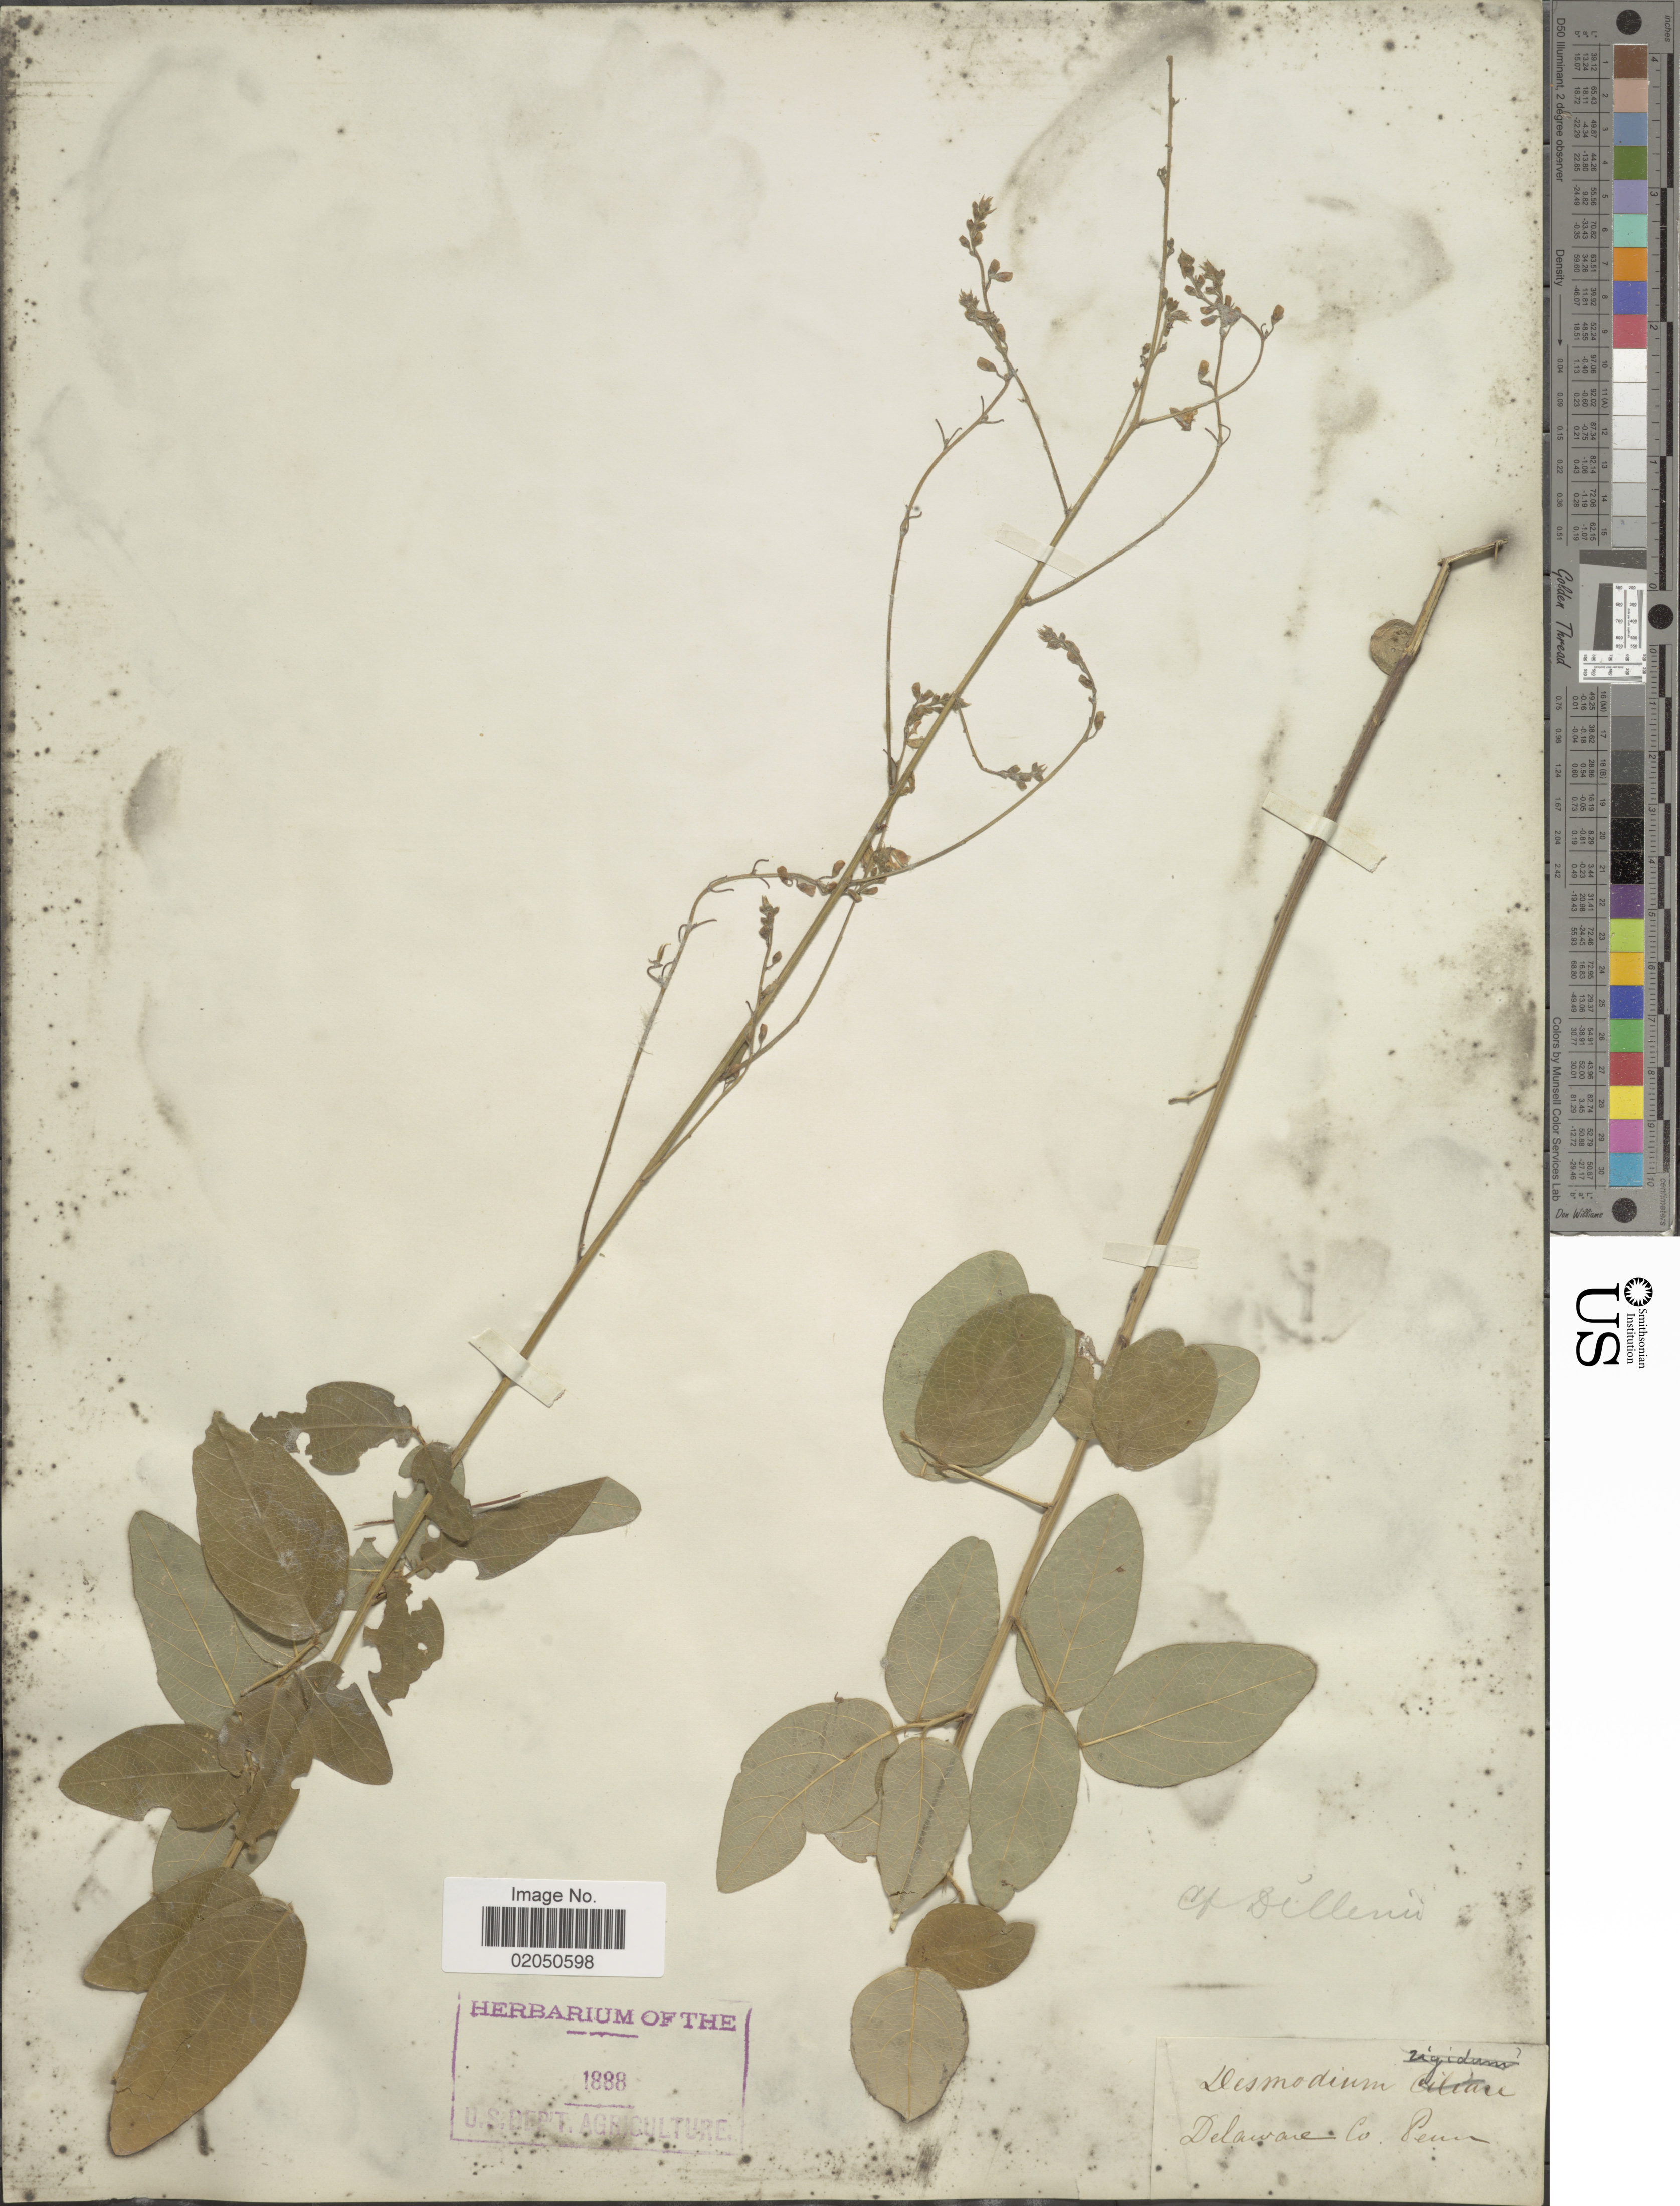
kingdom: Plantae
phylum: Tracheophyta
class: Magnoliopsida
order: Fabales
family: Fabaceae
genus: Desmodium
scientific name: Desmodium glabellum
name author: (Michx.) DC.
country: United States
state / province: Pennsylvania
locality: Delaware Co.